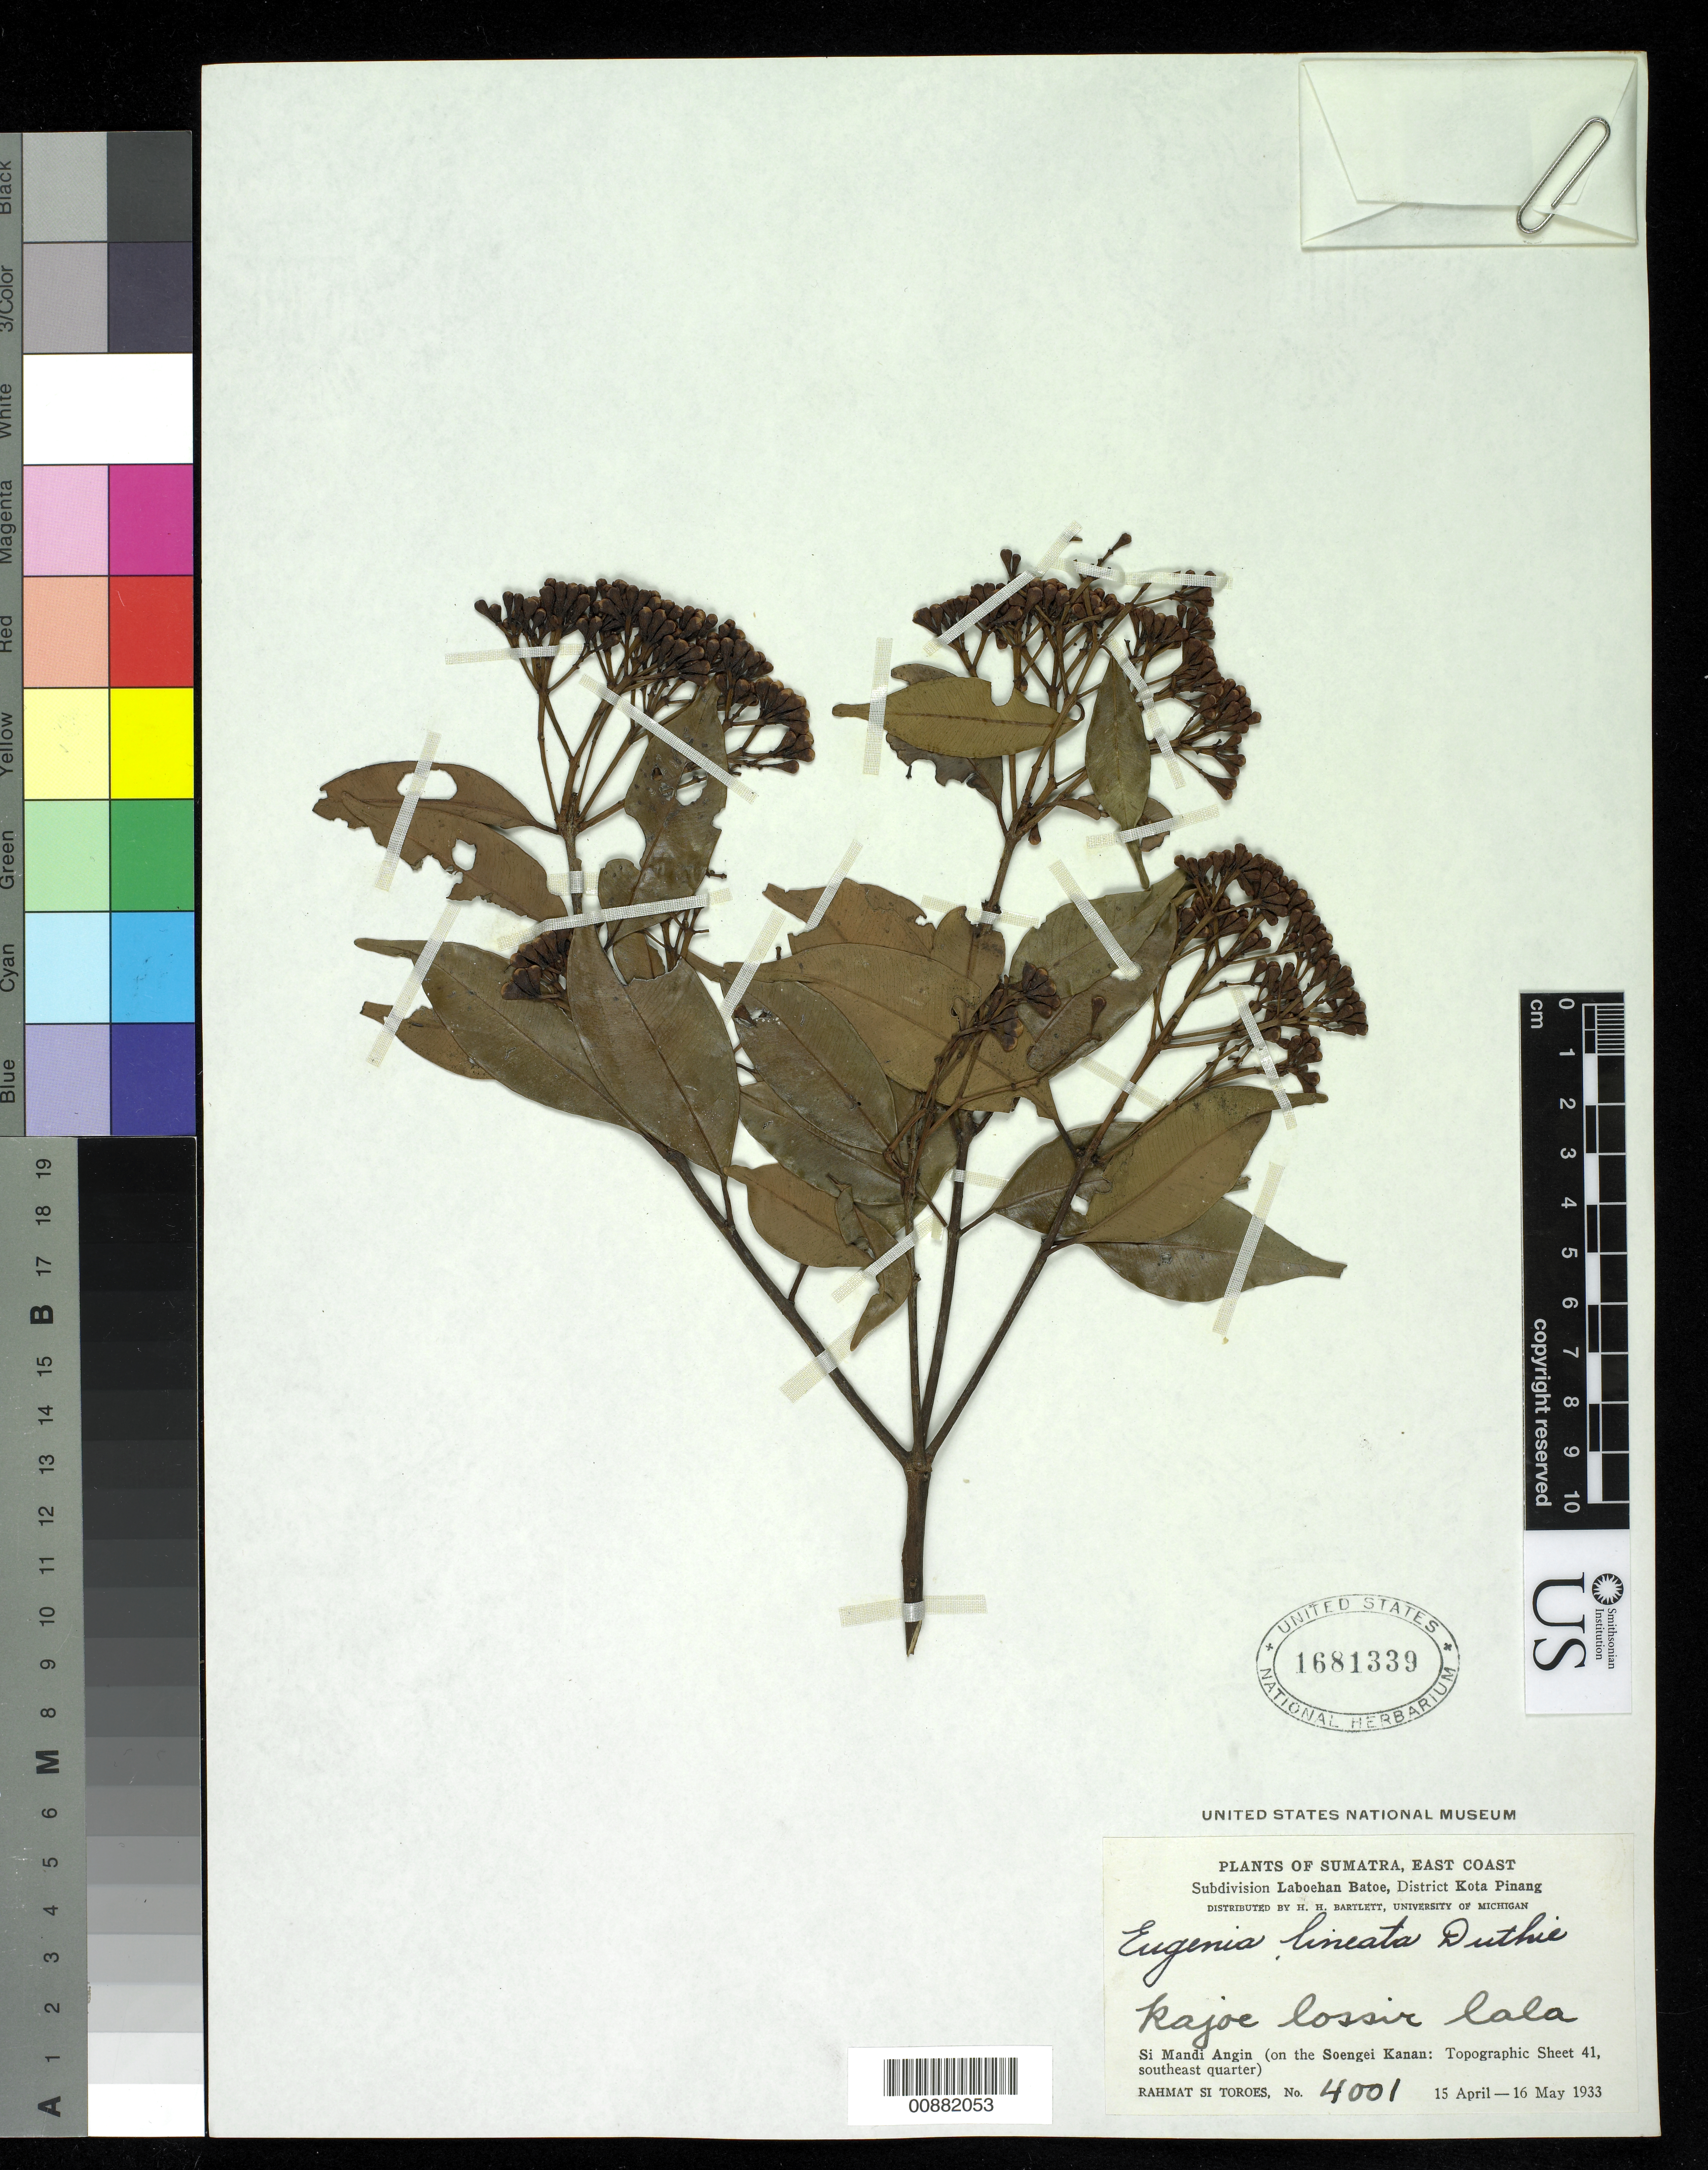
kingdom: Plantae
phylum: Tracheophyta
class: Magnoliopsida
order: Myrtales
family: Myrtaceae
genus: Syzygium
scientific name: Syzygium cerasiforme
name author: (Blume) Merr. & L.M. Perry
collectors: Rahmat Si Boeea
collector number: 4001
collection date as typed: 26 Apr 1933 to 16 May 1933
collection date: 1933-04-26/1933-05-16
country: Indonesia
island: Sumatra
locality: Laboehan Batoe, Kota Pinang, Si Mandi Angin on the Soengei Kanan, topographic sheet 41, southeast quarter.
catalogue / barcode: US 1681339